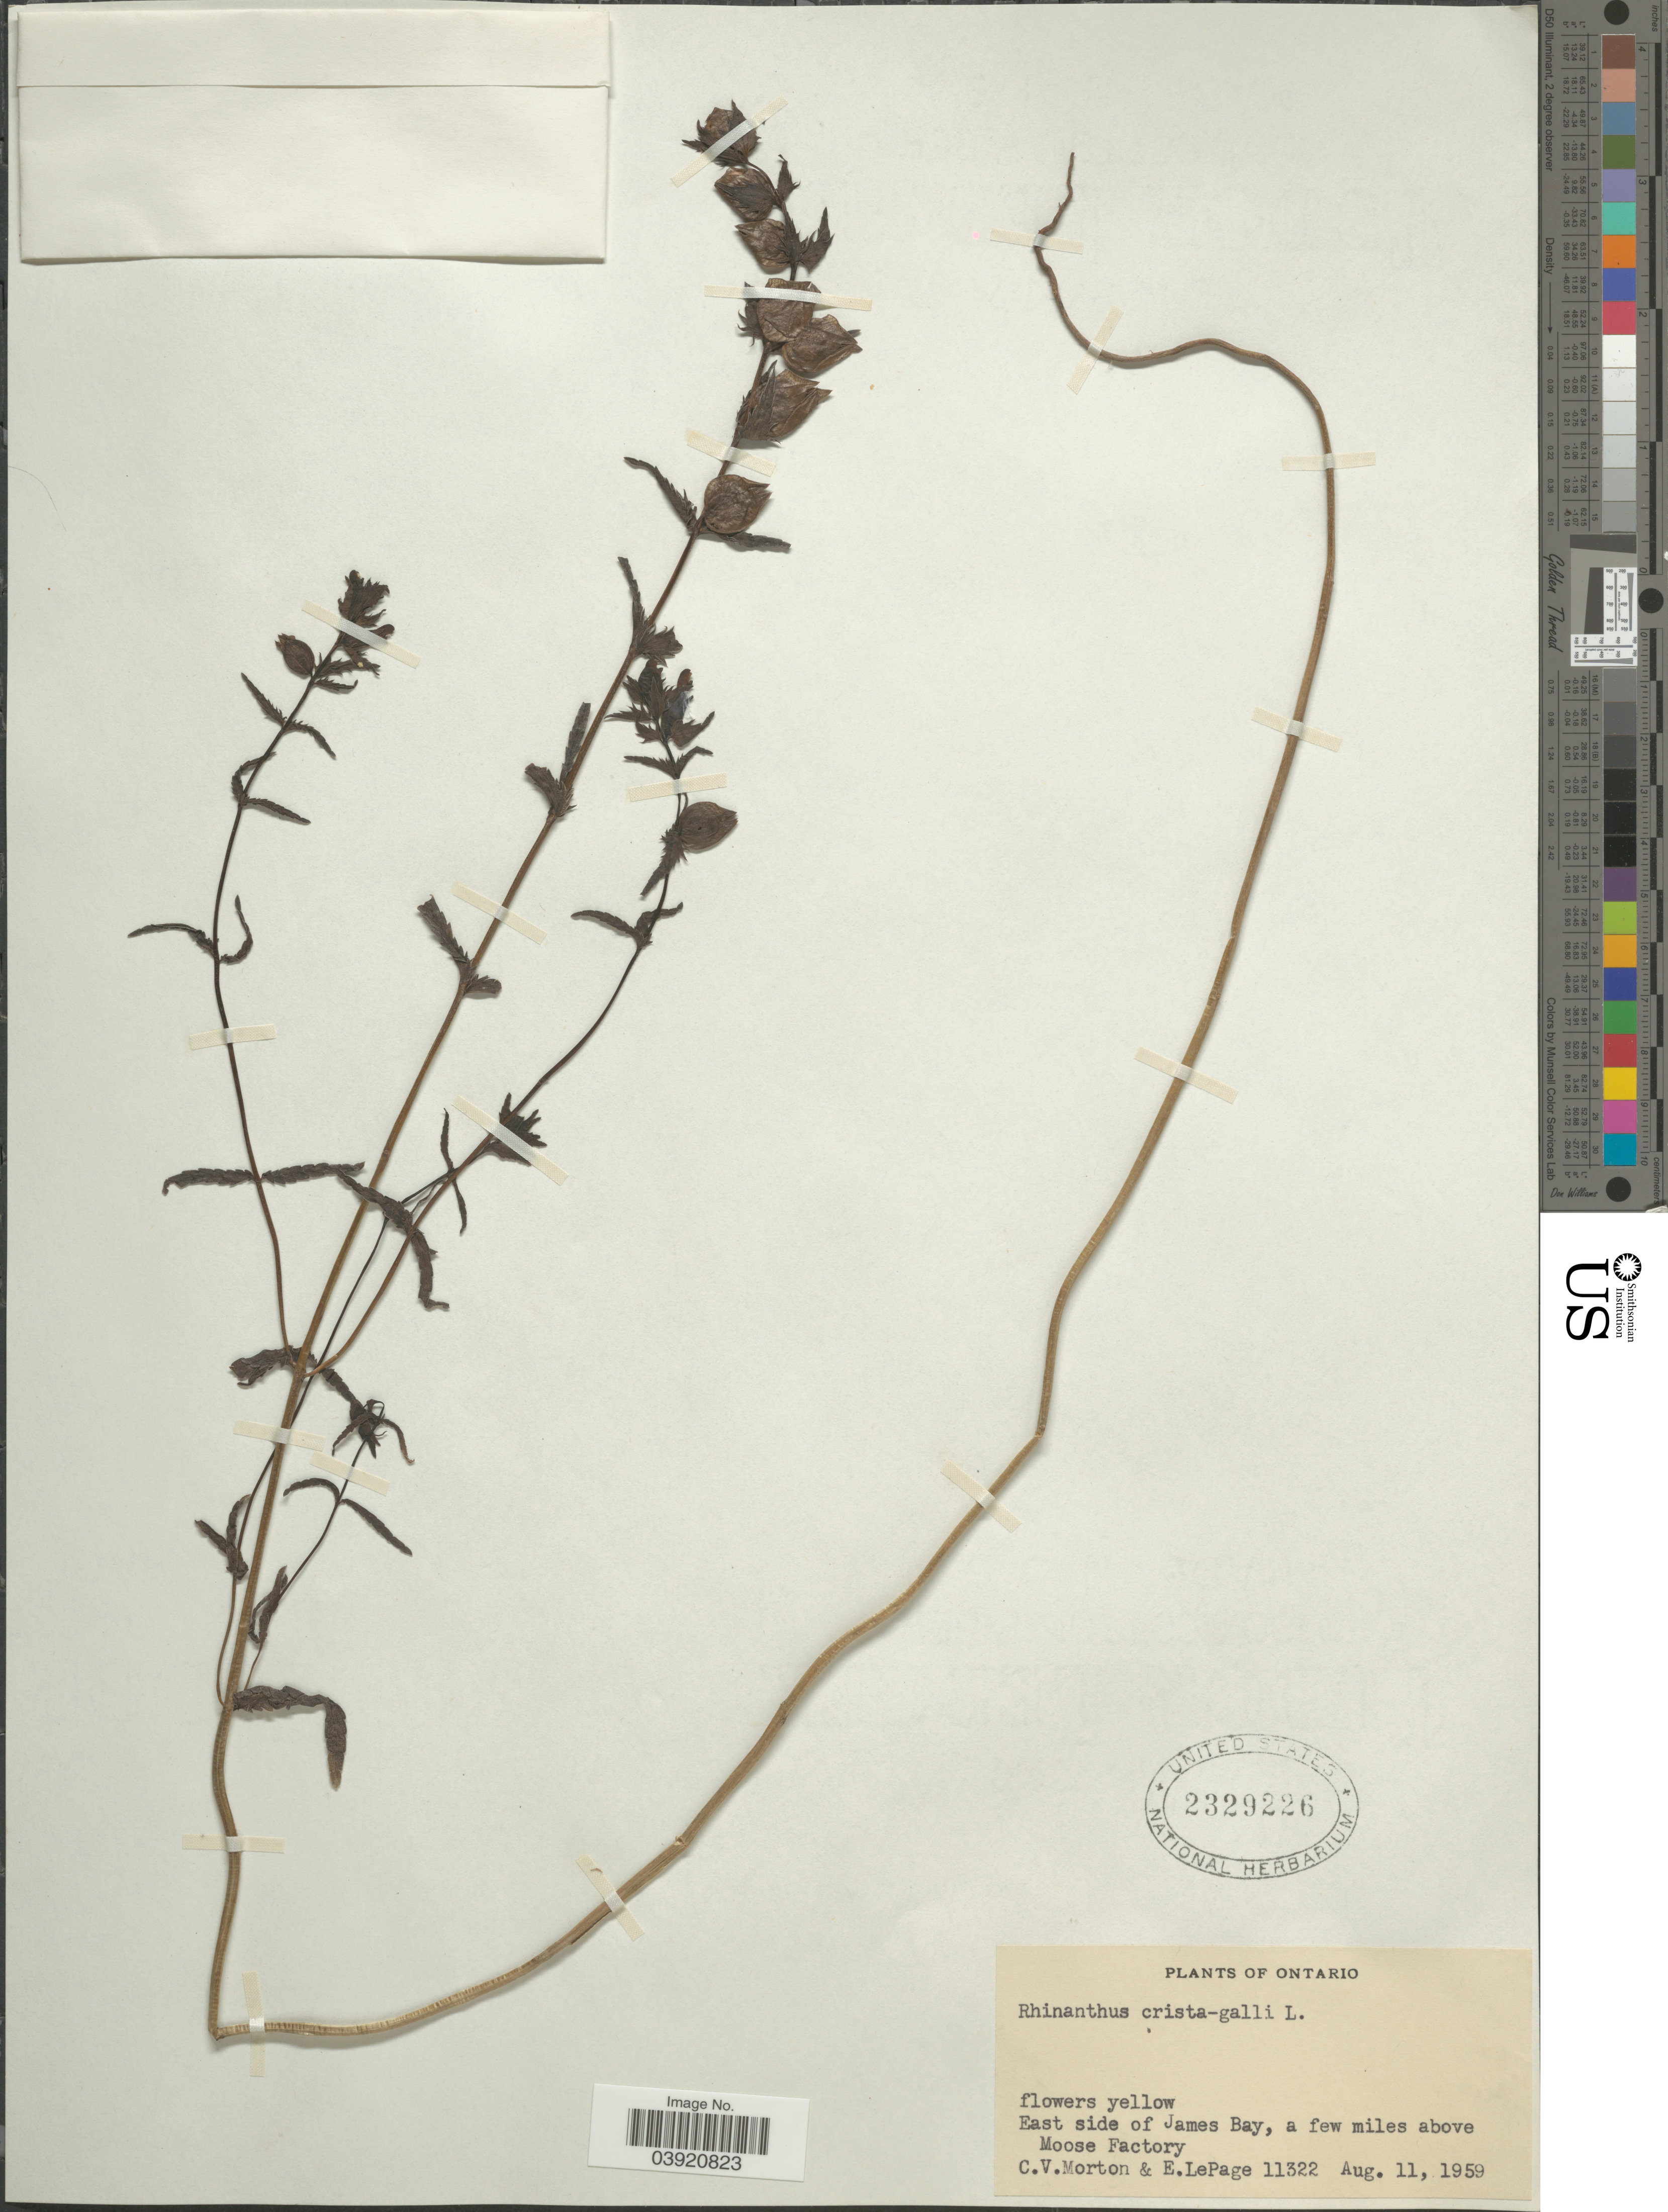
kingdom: Plantae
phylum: Tracheophyta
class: Magnoliopsida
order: Lamiales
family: Orobanchaceae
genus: Rhinanthus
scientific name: Rhinanthus crista-galli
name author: L.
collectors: C. V. Morton & E. Lepage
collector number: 11322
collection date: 1959-08-11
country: Canada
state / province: Ontario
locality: East side of James Bay, a few miles above Moose Factory.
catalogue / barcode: US 2329226